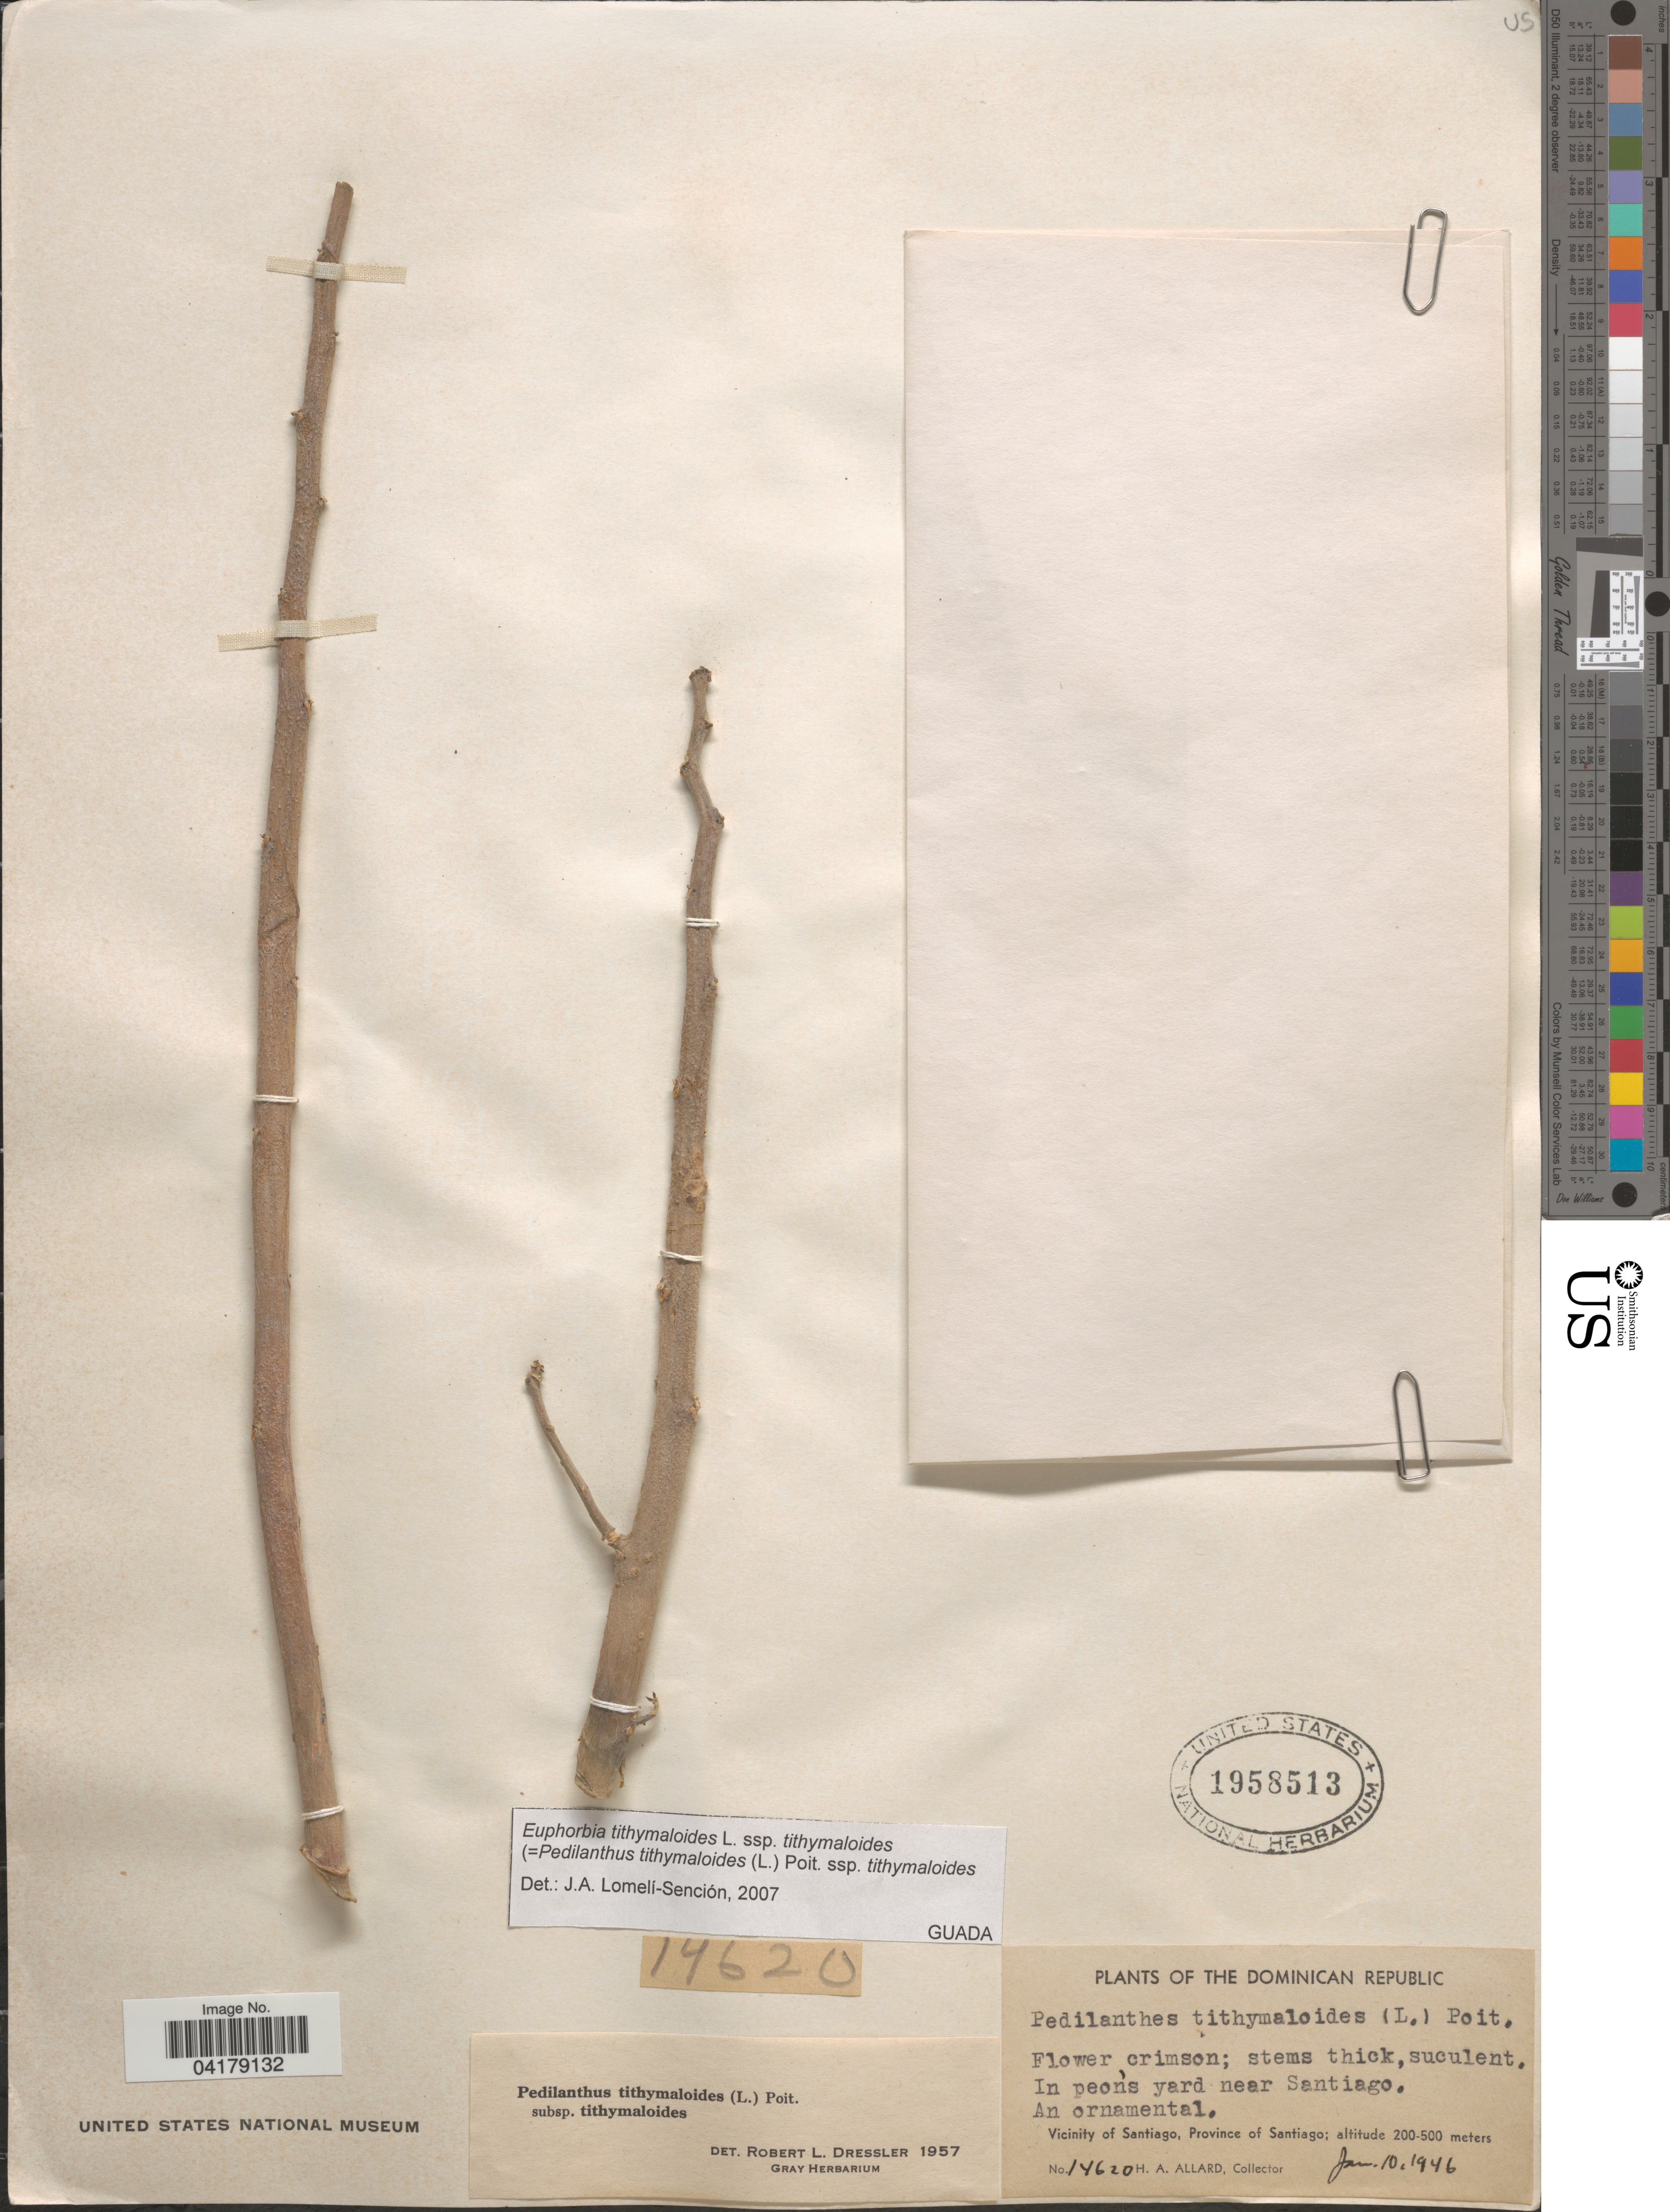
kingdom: Plantae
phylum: Tracheophyta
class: Magnoliopsida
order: Malpighiales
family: Euphorbiaceae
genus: Euphorbia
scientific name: Euphorbia tithymaloides subsp. tithymaloides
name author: L.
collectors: H. A. Allard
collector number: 14620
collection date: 1946-01-10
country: Dominican Republic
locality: In peon's yard near Santiago. Vicinity of Santiago, Province of Santiago.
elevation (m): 200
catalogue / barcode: US 1958513